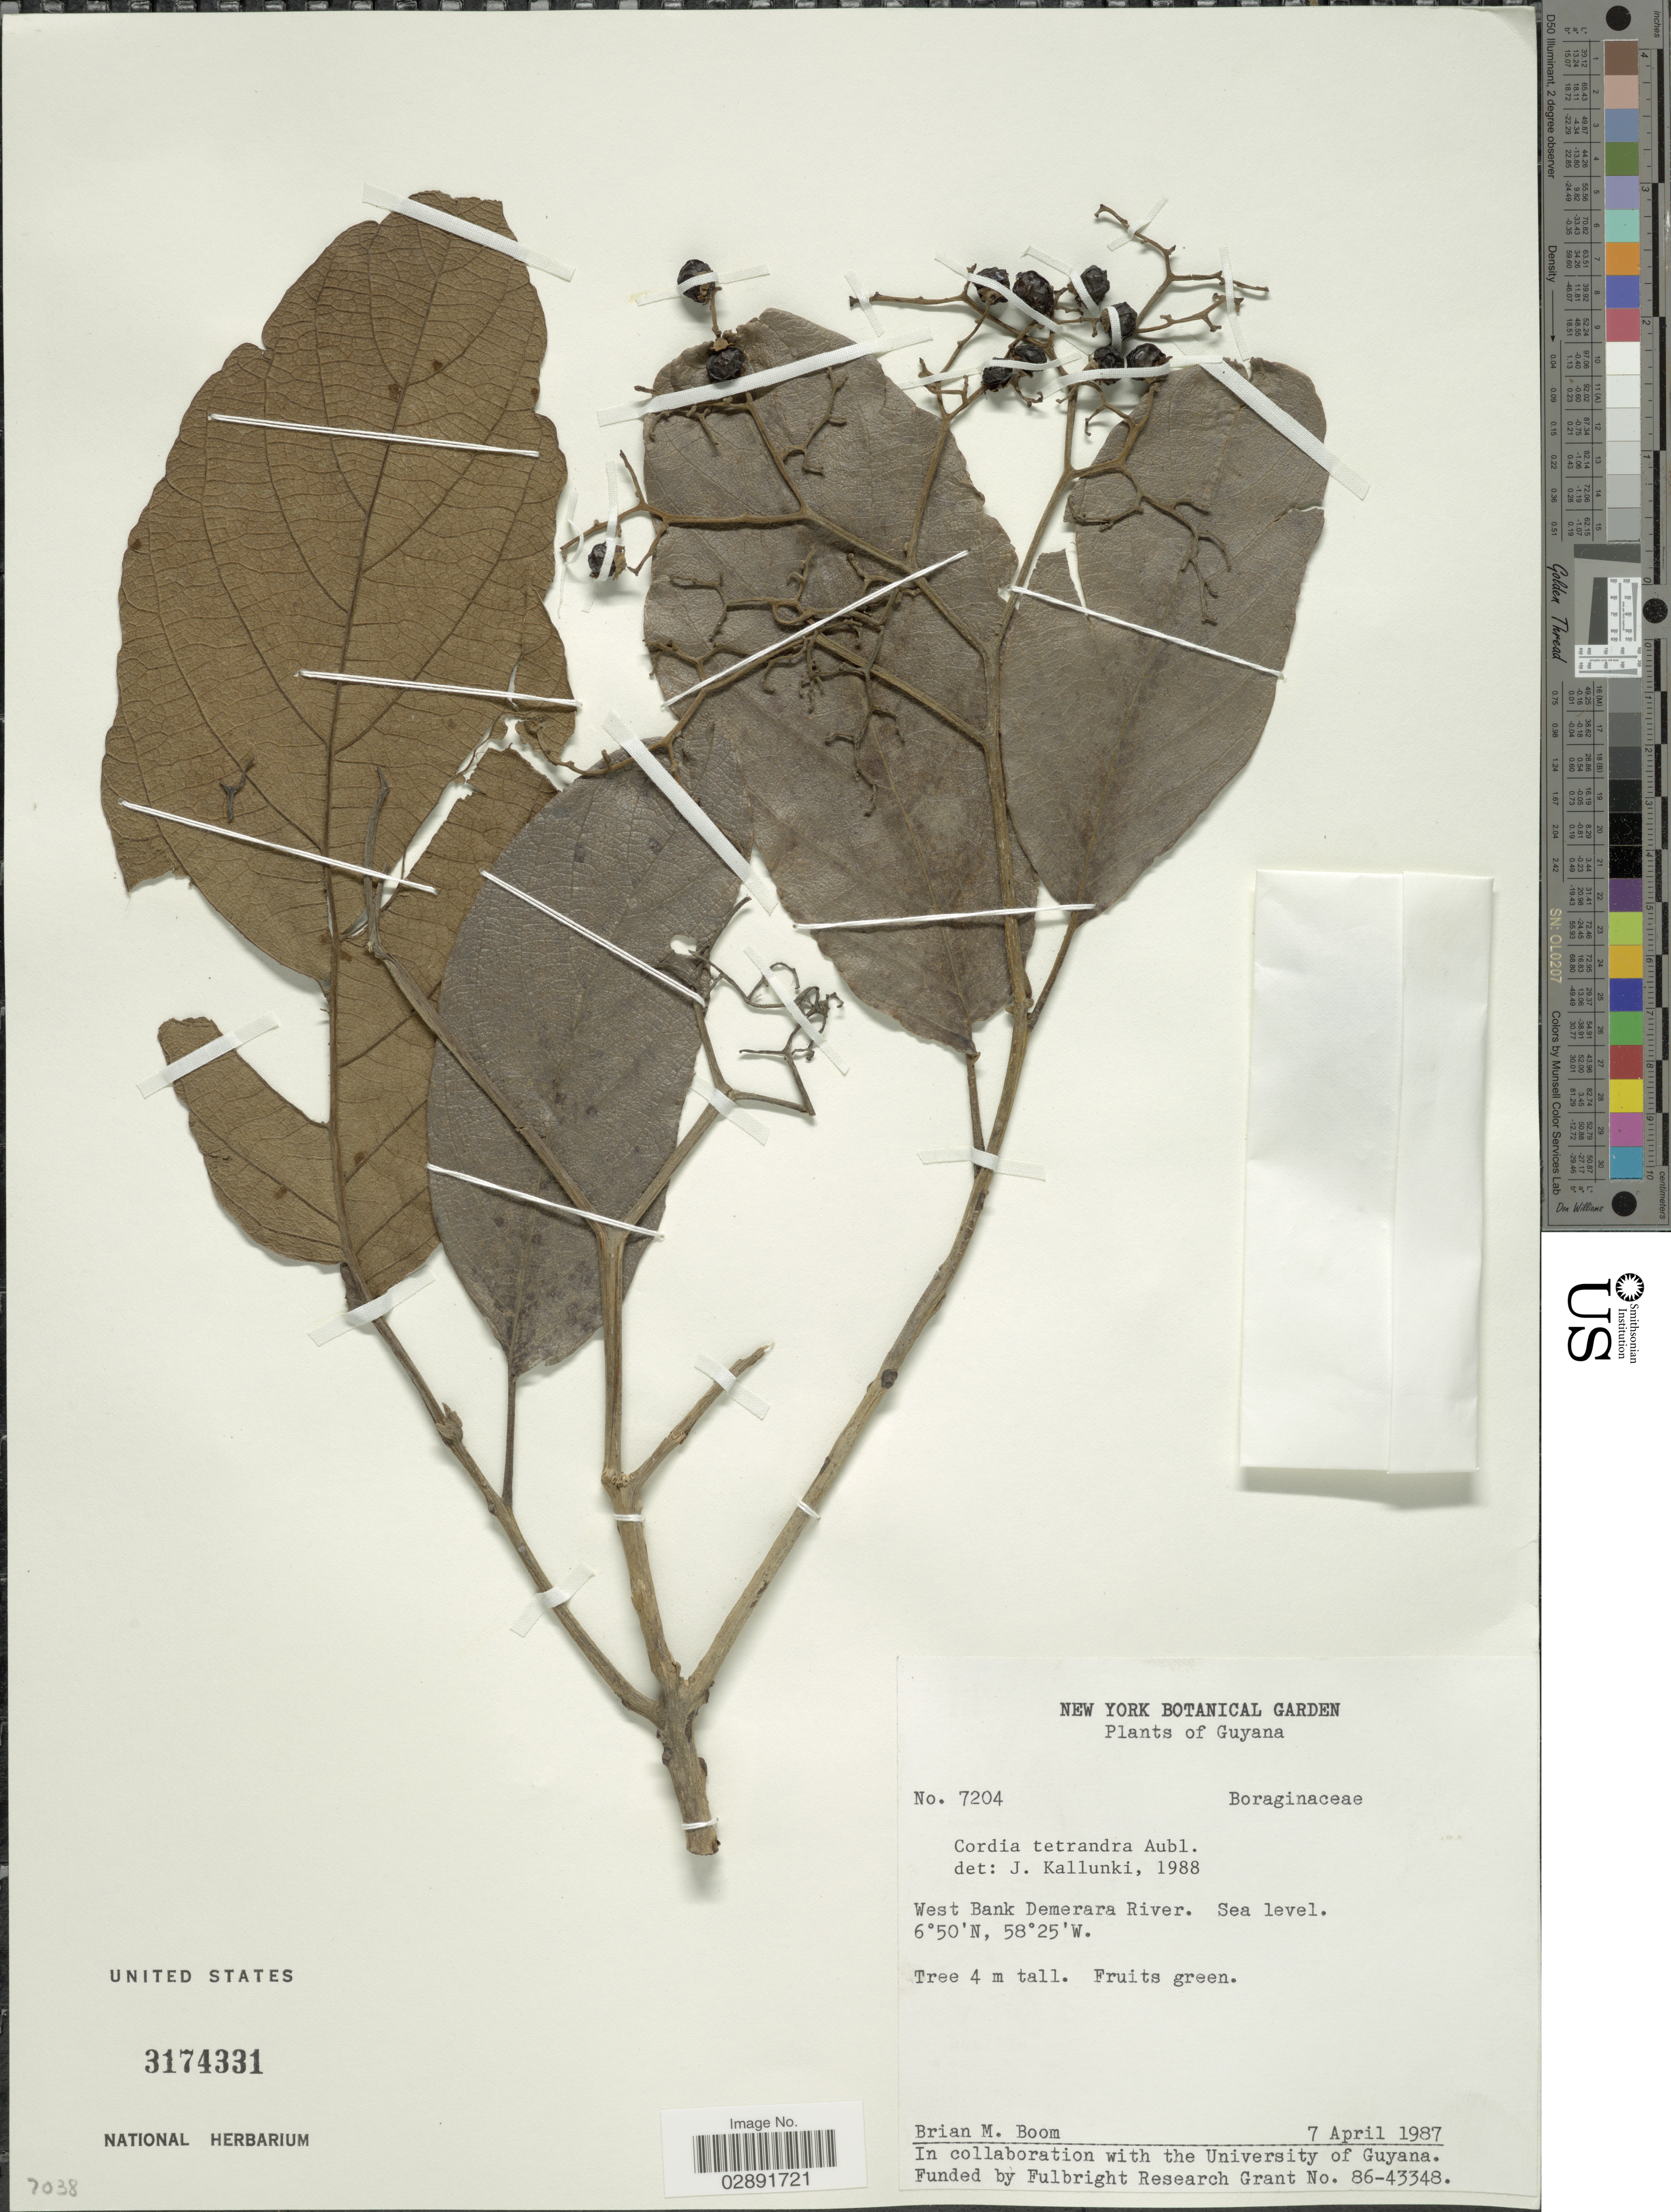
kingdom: Plantae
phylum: Tracheophyta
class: Magnoliopsida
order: Boraginales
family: Cordiaceae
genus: Cordia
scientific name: Cordia tetrandra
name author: Aubl.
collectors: B. M. Boom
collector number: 7204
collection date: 1987-04-07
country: Guyana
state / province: Essequibo Isl-W. Demerara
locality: West Bank Demerara River.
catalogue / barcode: US 3174331